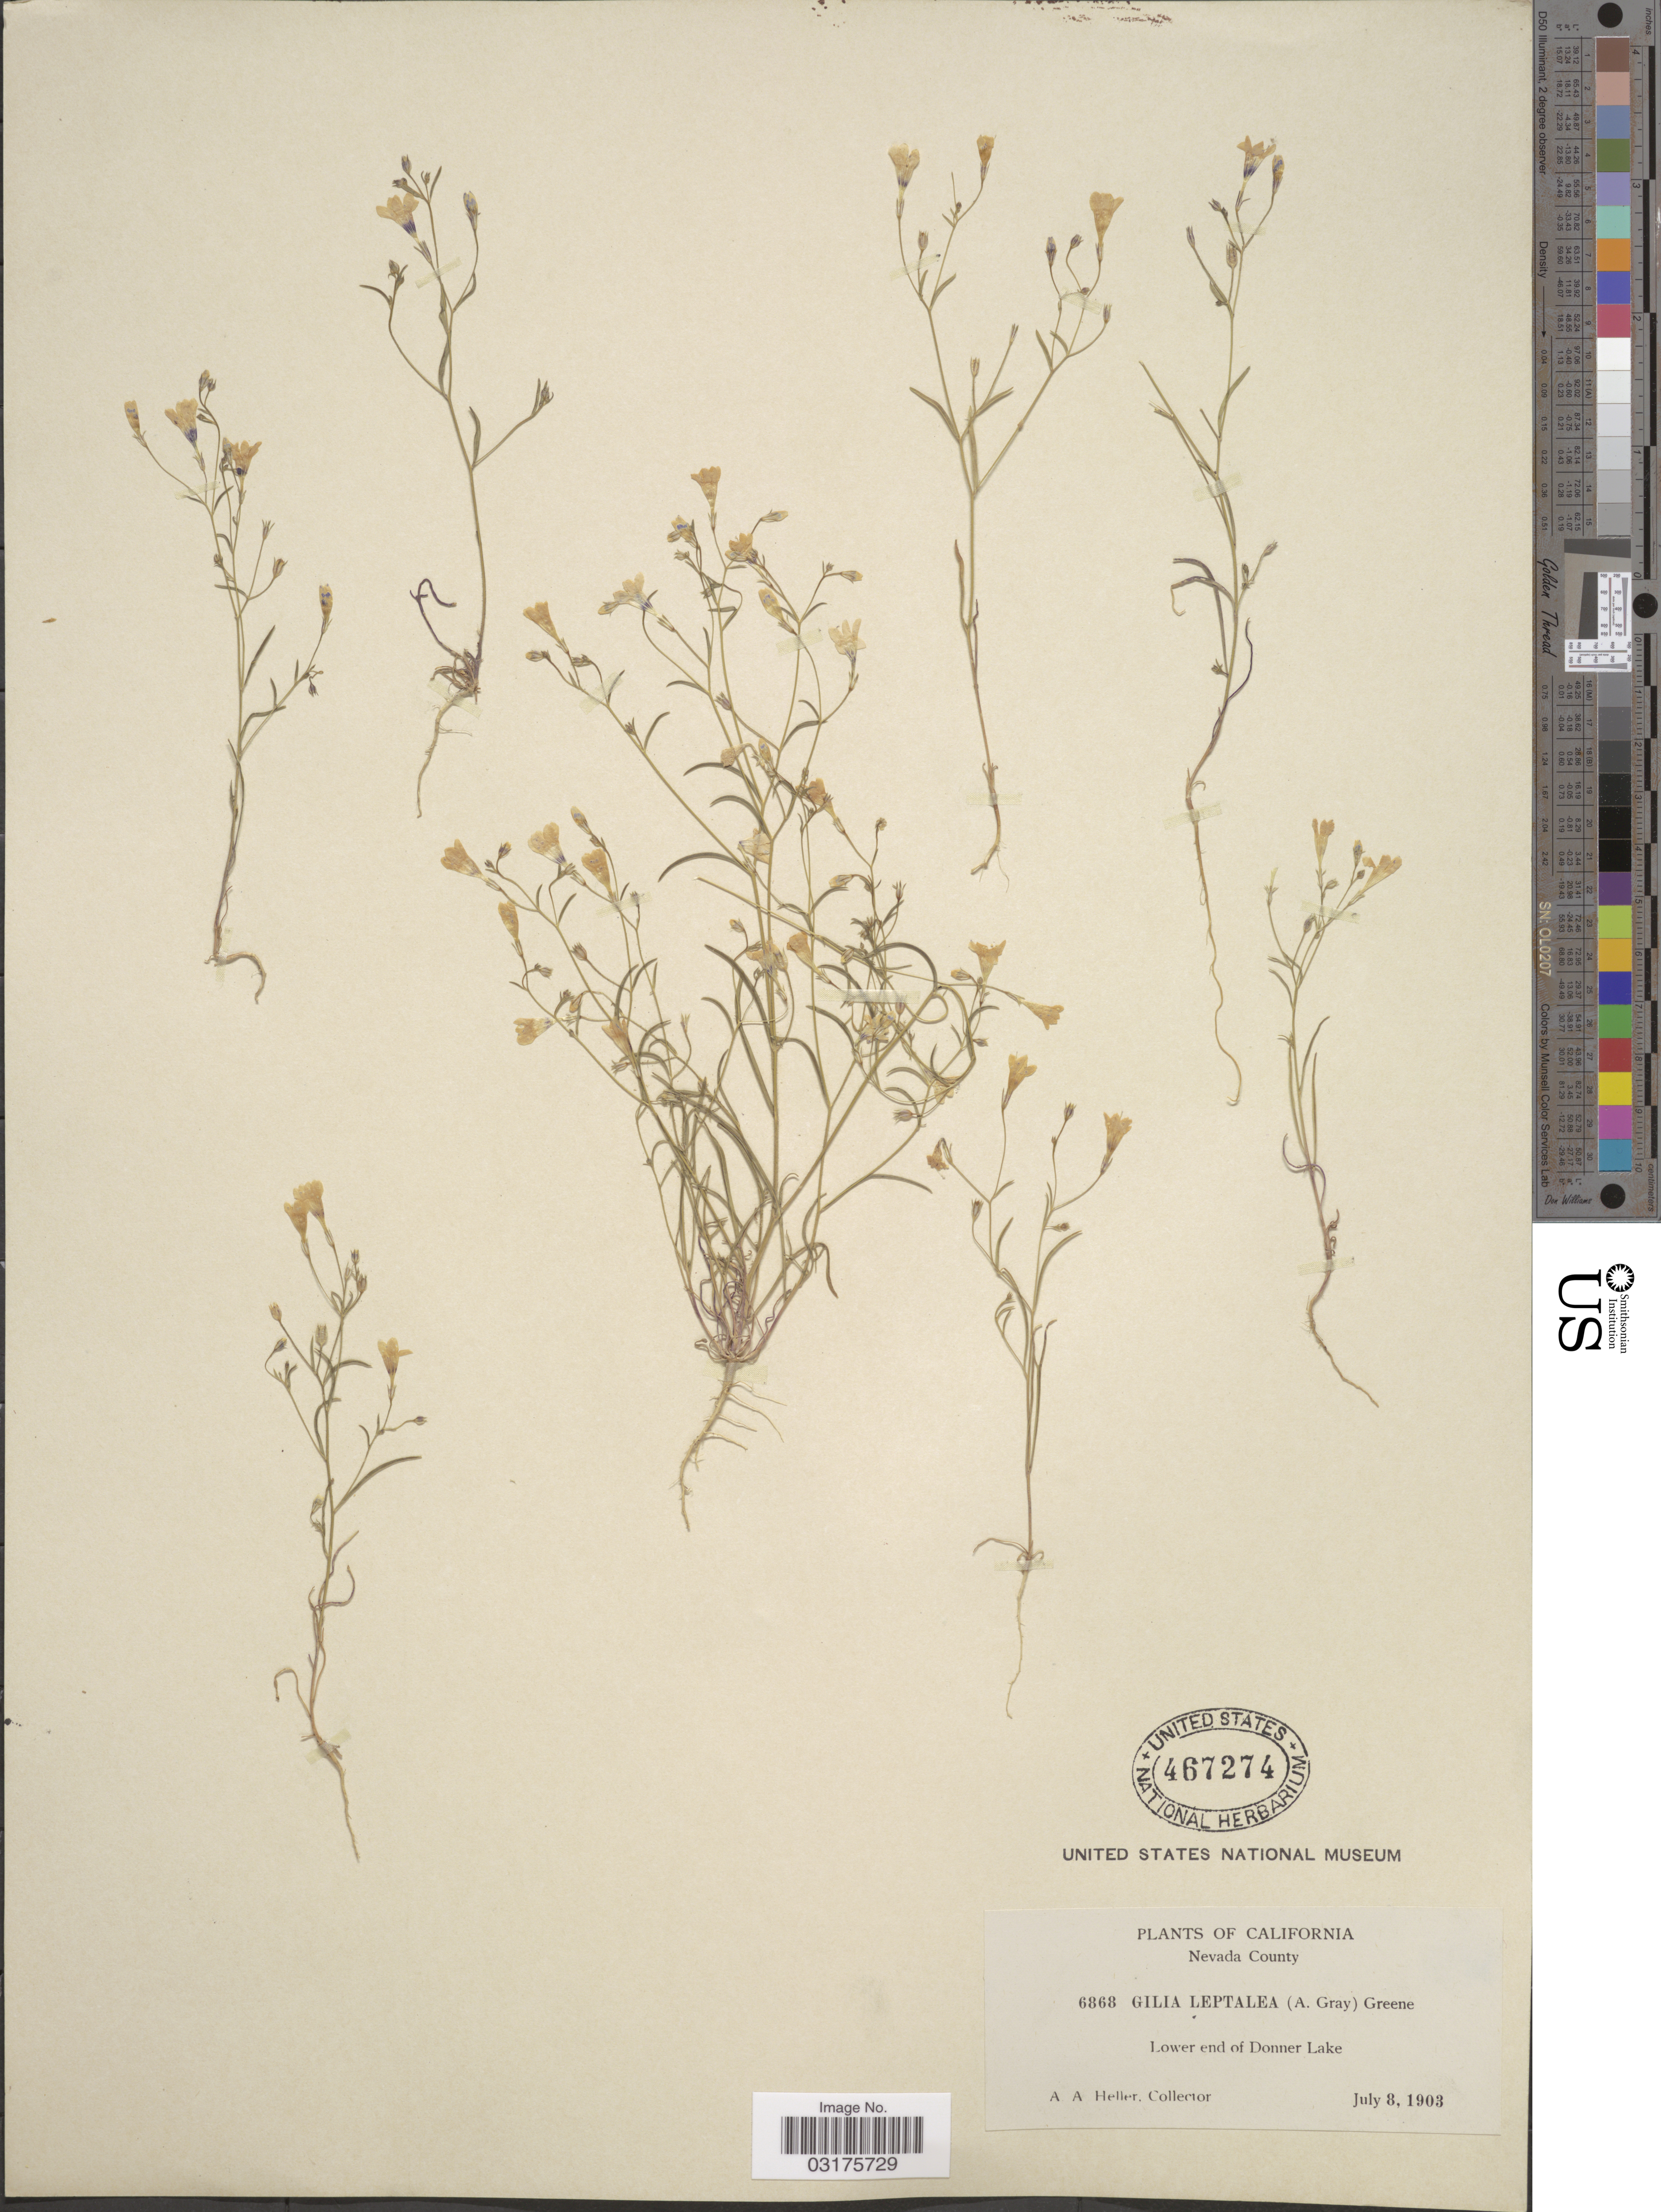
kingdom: Plantae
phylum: Tracheophyta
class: Magnoliopsida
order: Ericales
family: Polemoniaceae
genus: Navarretia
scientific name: Navarretia leptalea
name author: (A. Gray) L.A. Johnson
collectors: A. A. Heller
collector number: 6868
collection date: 1903-07-08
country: United States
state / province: California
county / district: Nevada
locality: Nevada County. Lower end of Donner Lake.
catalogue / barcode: US 467274